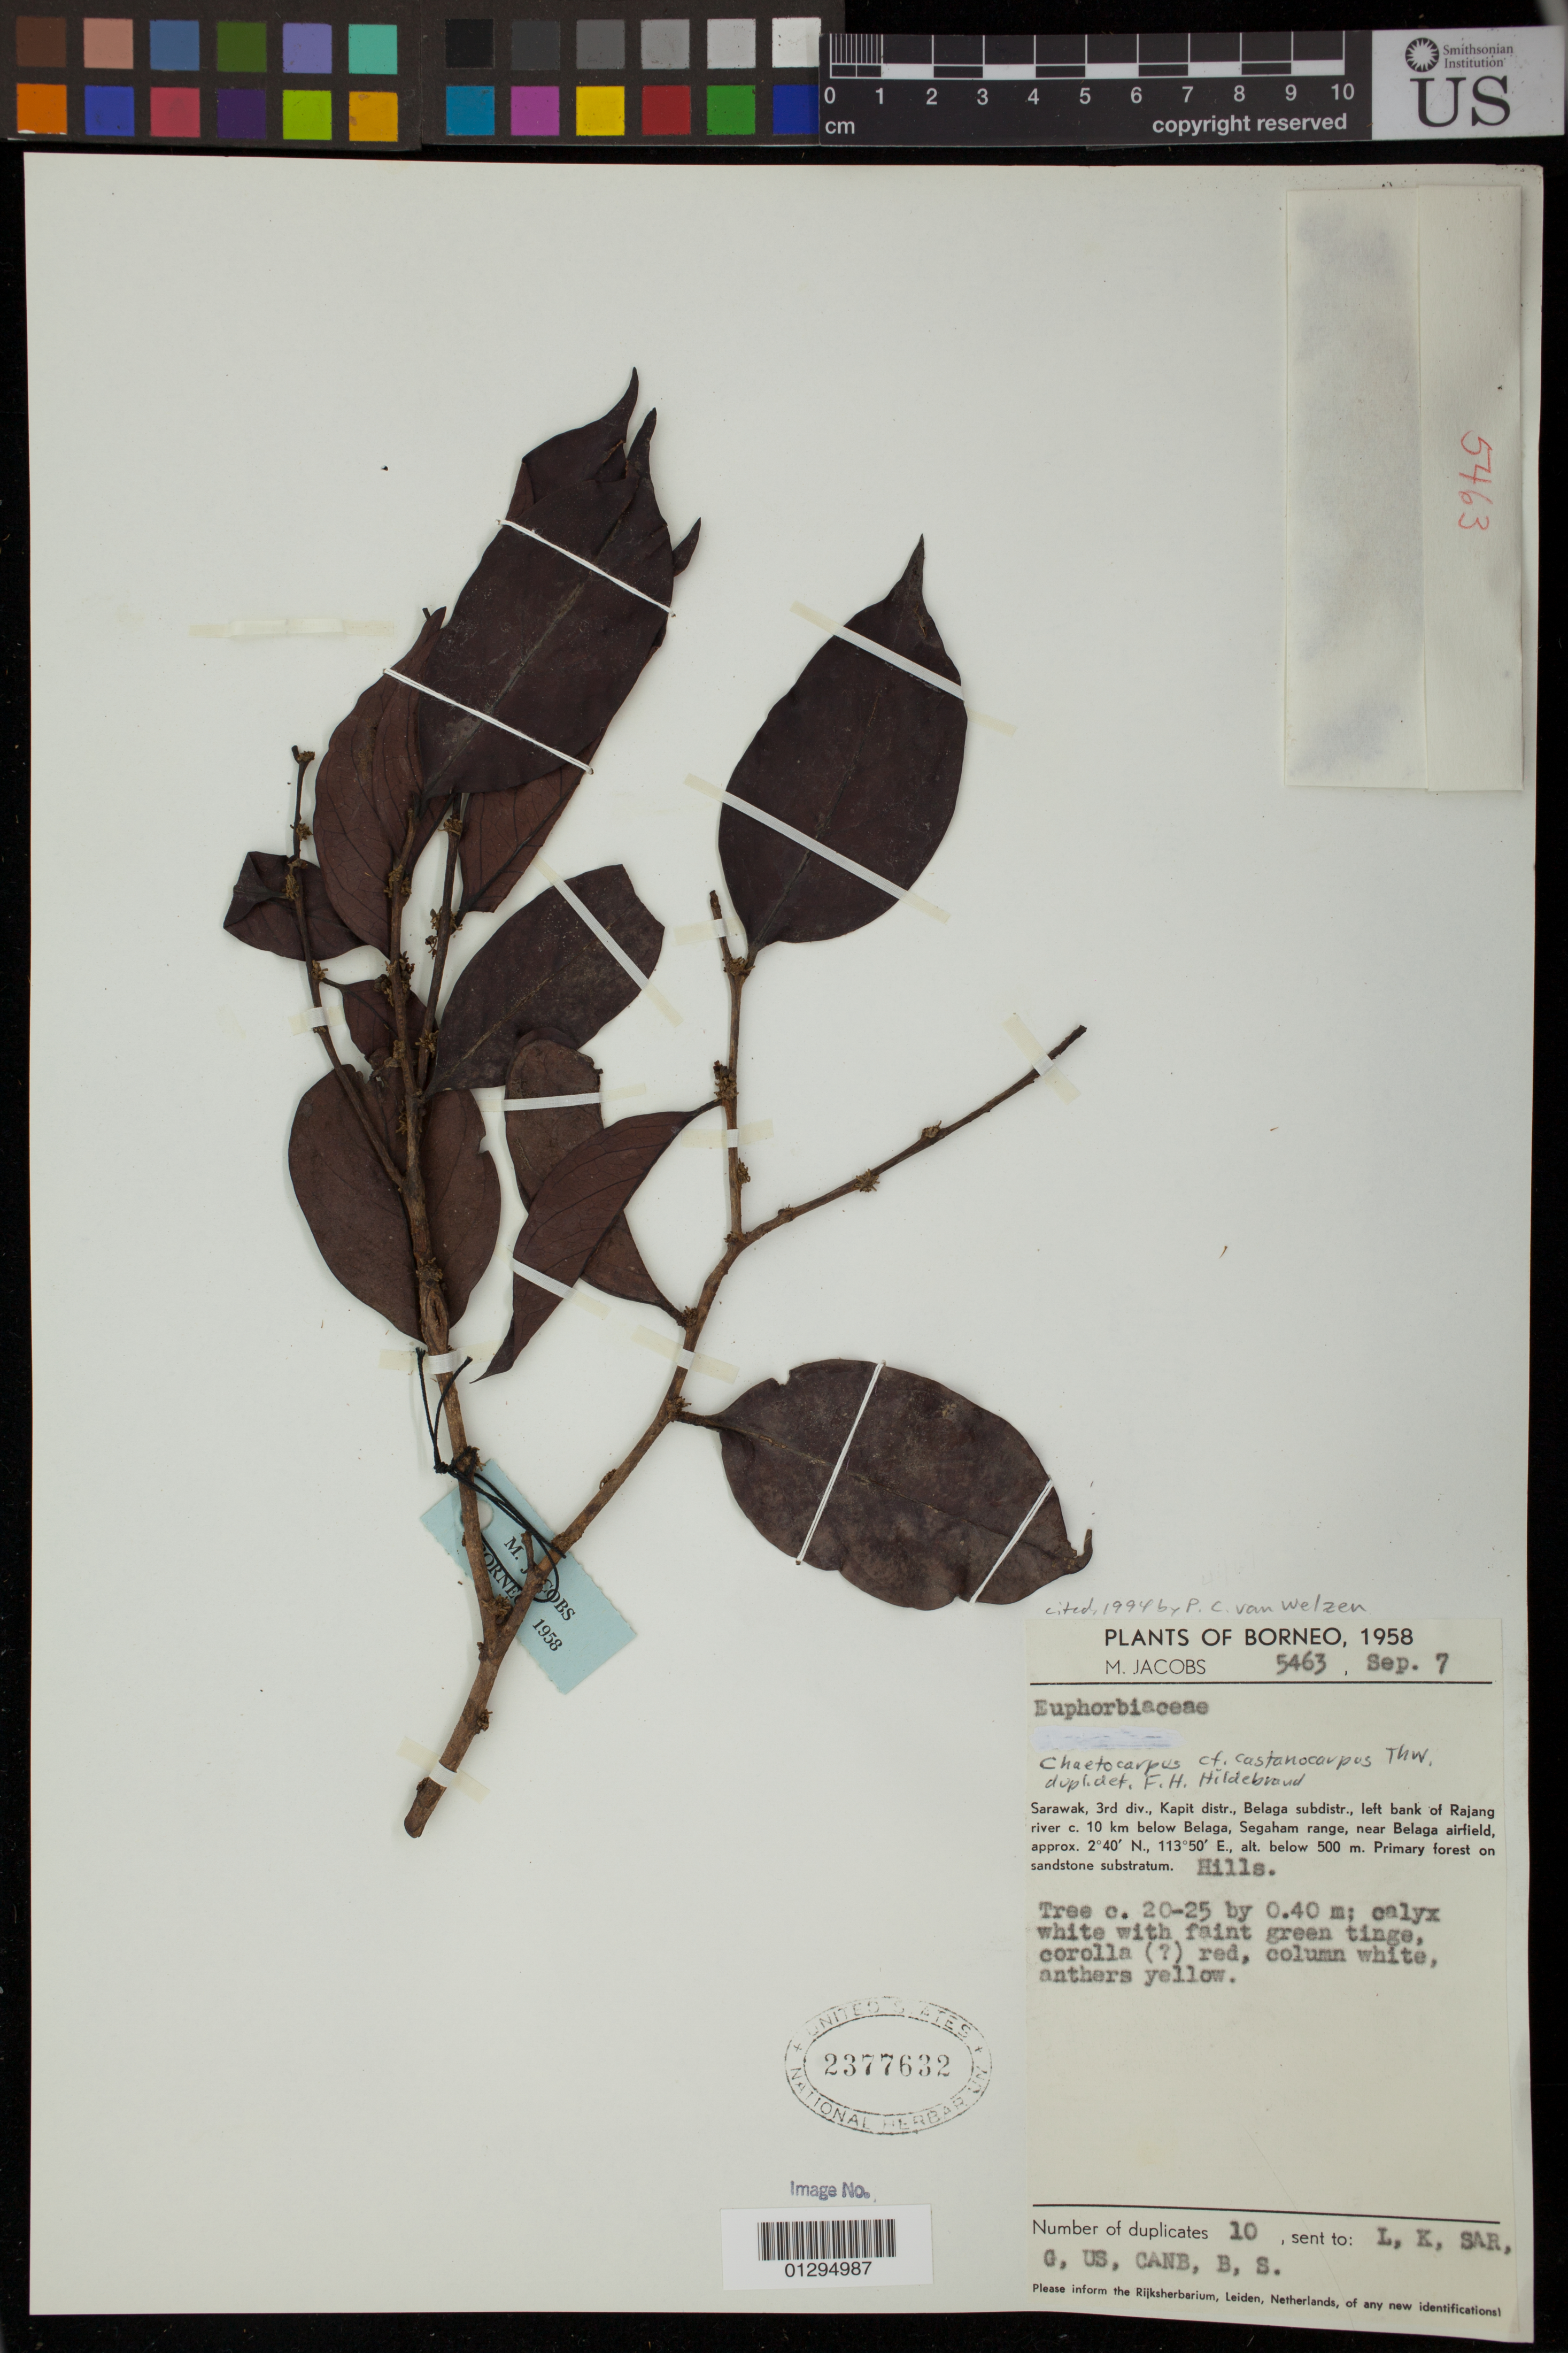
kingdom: Plantae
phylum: Tracheophyta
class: Magnoliopsida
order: Malpighiales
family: Peraceae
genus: Chaetocarpus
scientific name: Chaetocarpus castanocarpus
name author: (Roxb.) Thwaites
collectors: M. Jacobs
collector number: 5463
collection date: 1958-09-07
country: Malaysia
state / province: Sarawak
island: Borneo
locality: Sarawak, 3rd division, Kapit district, Belaga subdistrict, left bank of Rajang river, c. 10 km below Belaga, Segaham range, near Belaga airfield.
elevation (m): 0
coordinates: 2°40'N, 113°50'E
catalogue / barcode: US 2377632